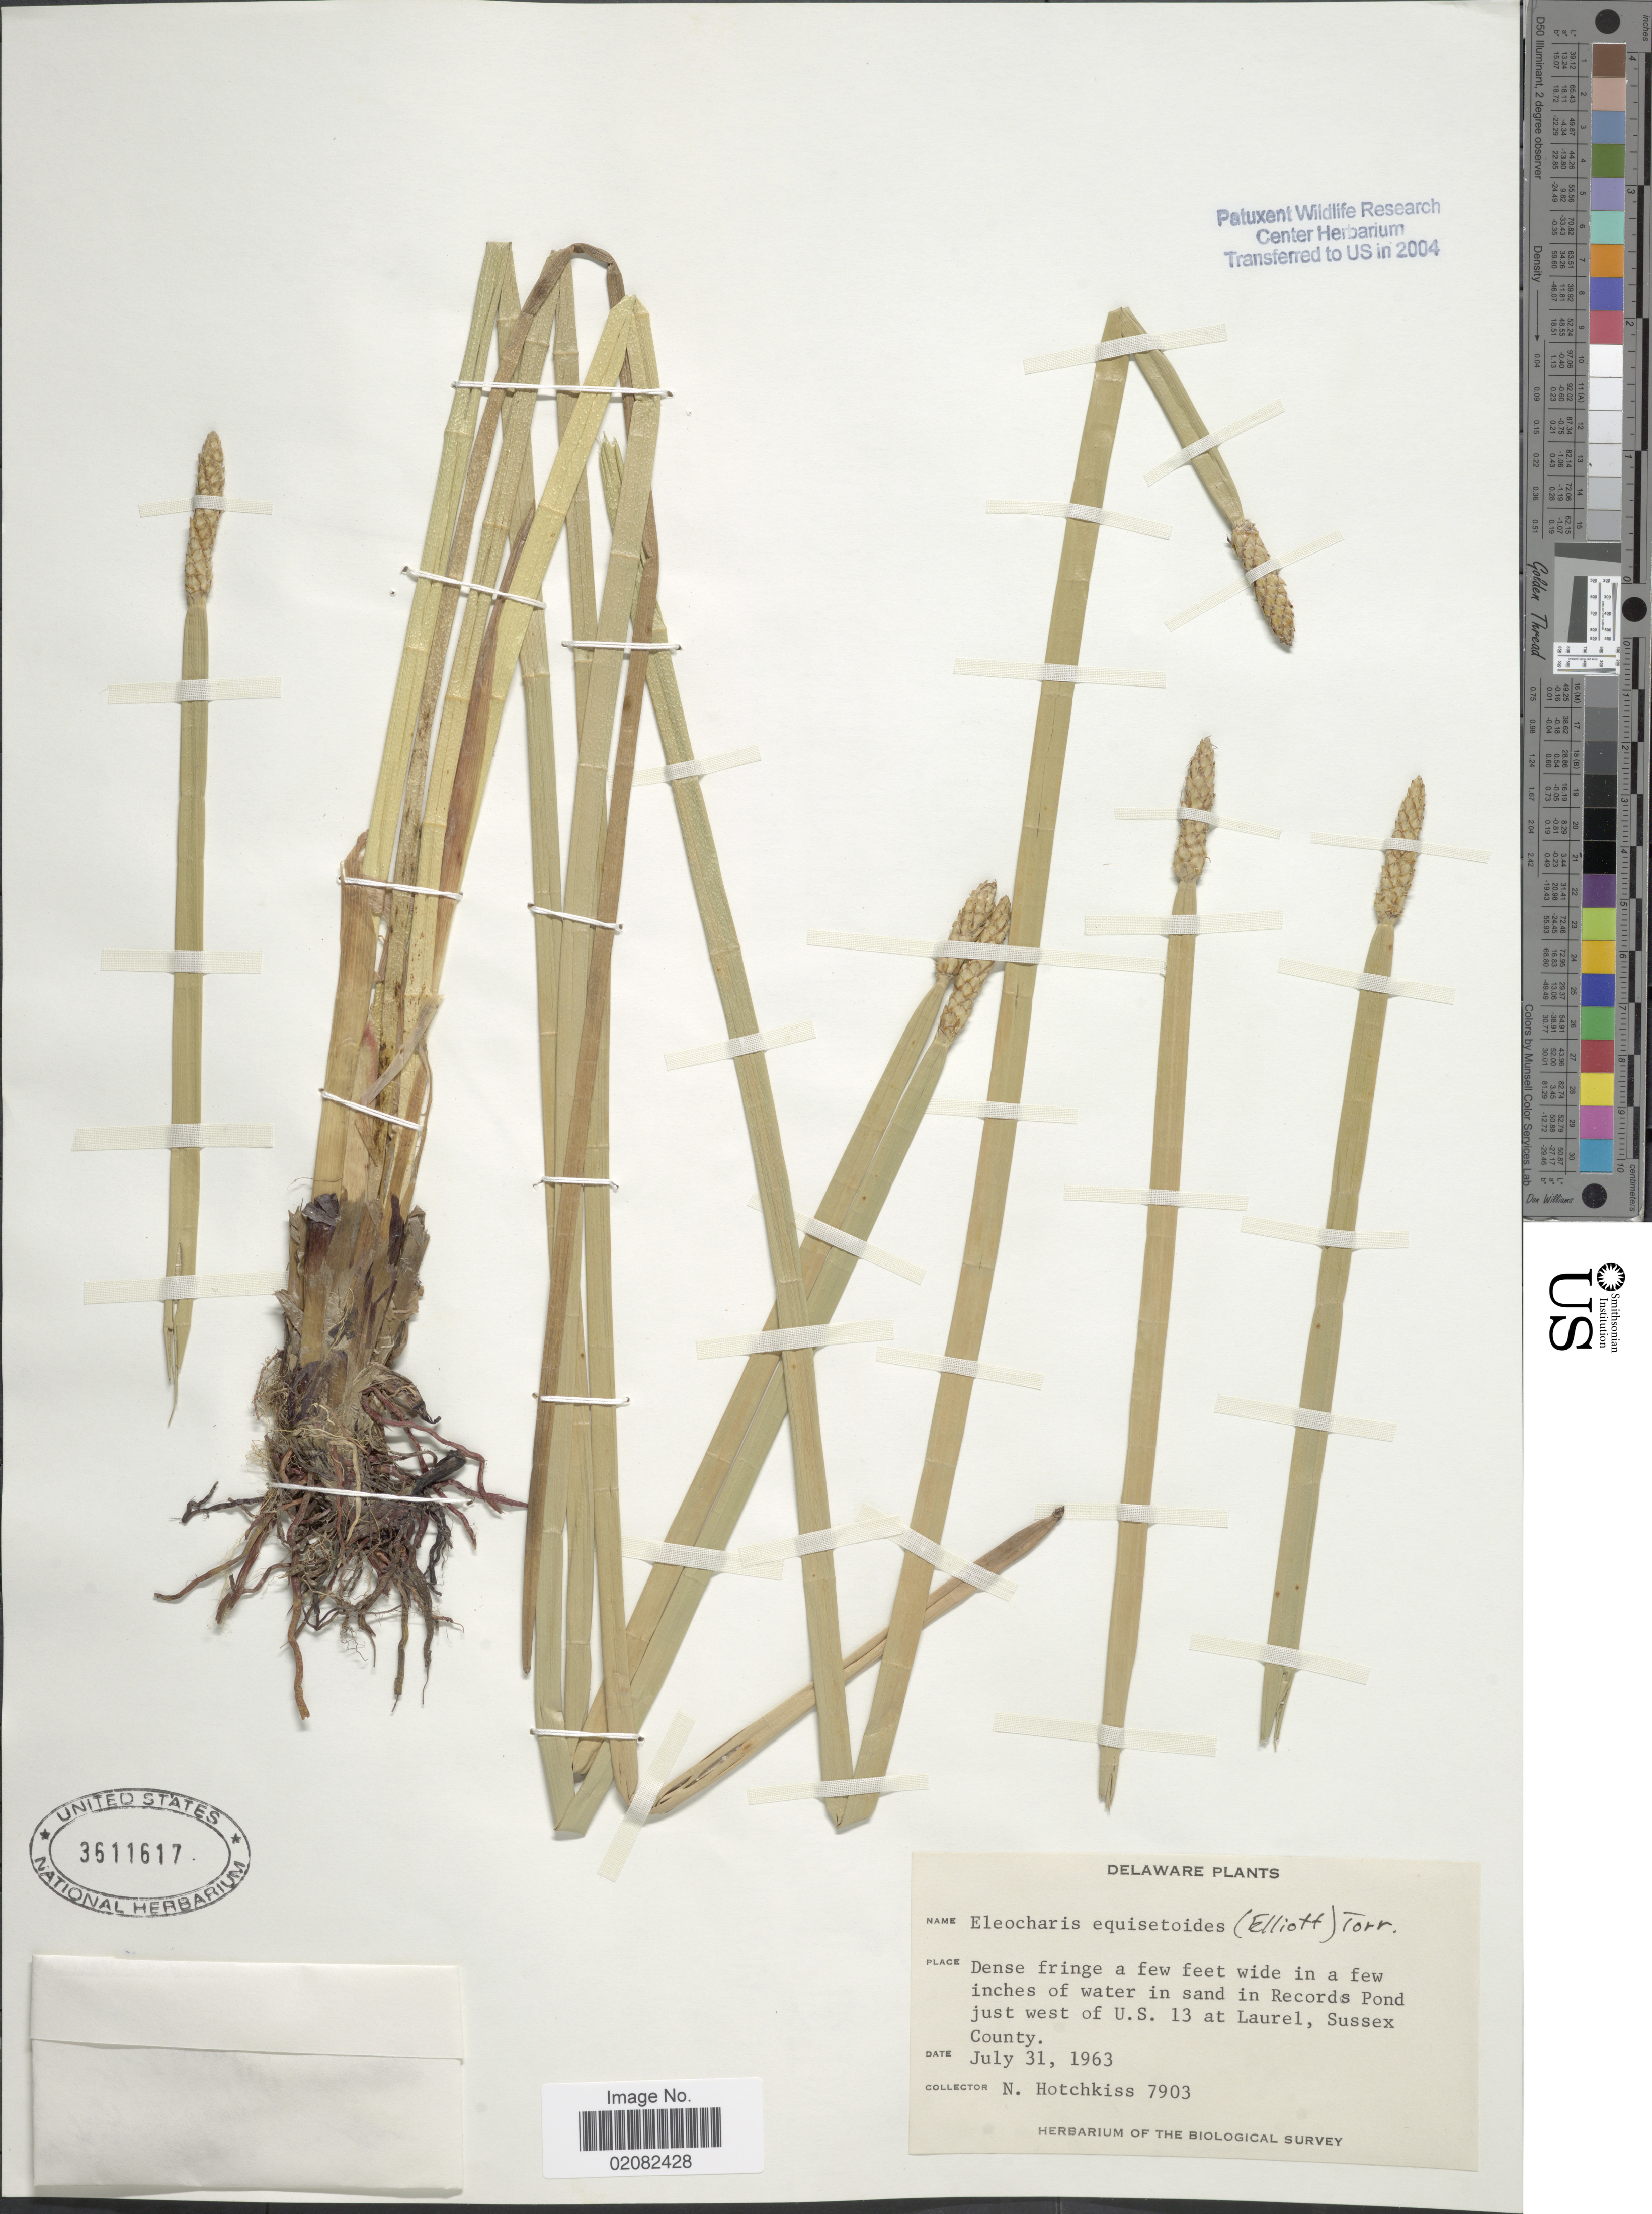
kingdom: Plantae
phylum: Tracheophyta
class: Liliopsida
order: Poales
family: Cyperaceae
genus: Eleocharis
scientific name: Eleocharis equisetoides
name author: (Elliott) Torr.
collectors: N. Hotchkiss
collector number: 7903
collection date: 1963-07-31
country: United States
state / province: Delaware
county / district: Sussex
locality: Records Pond just west of U.S. 13 at Laurel.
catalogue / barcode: US 3611617